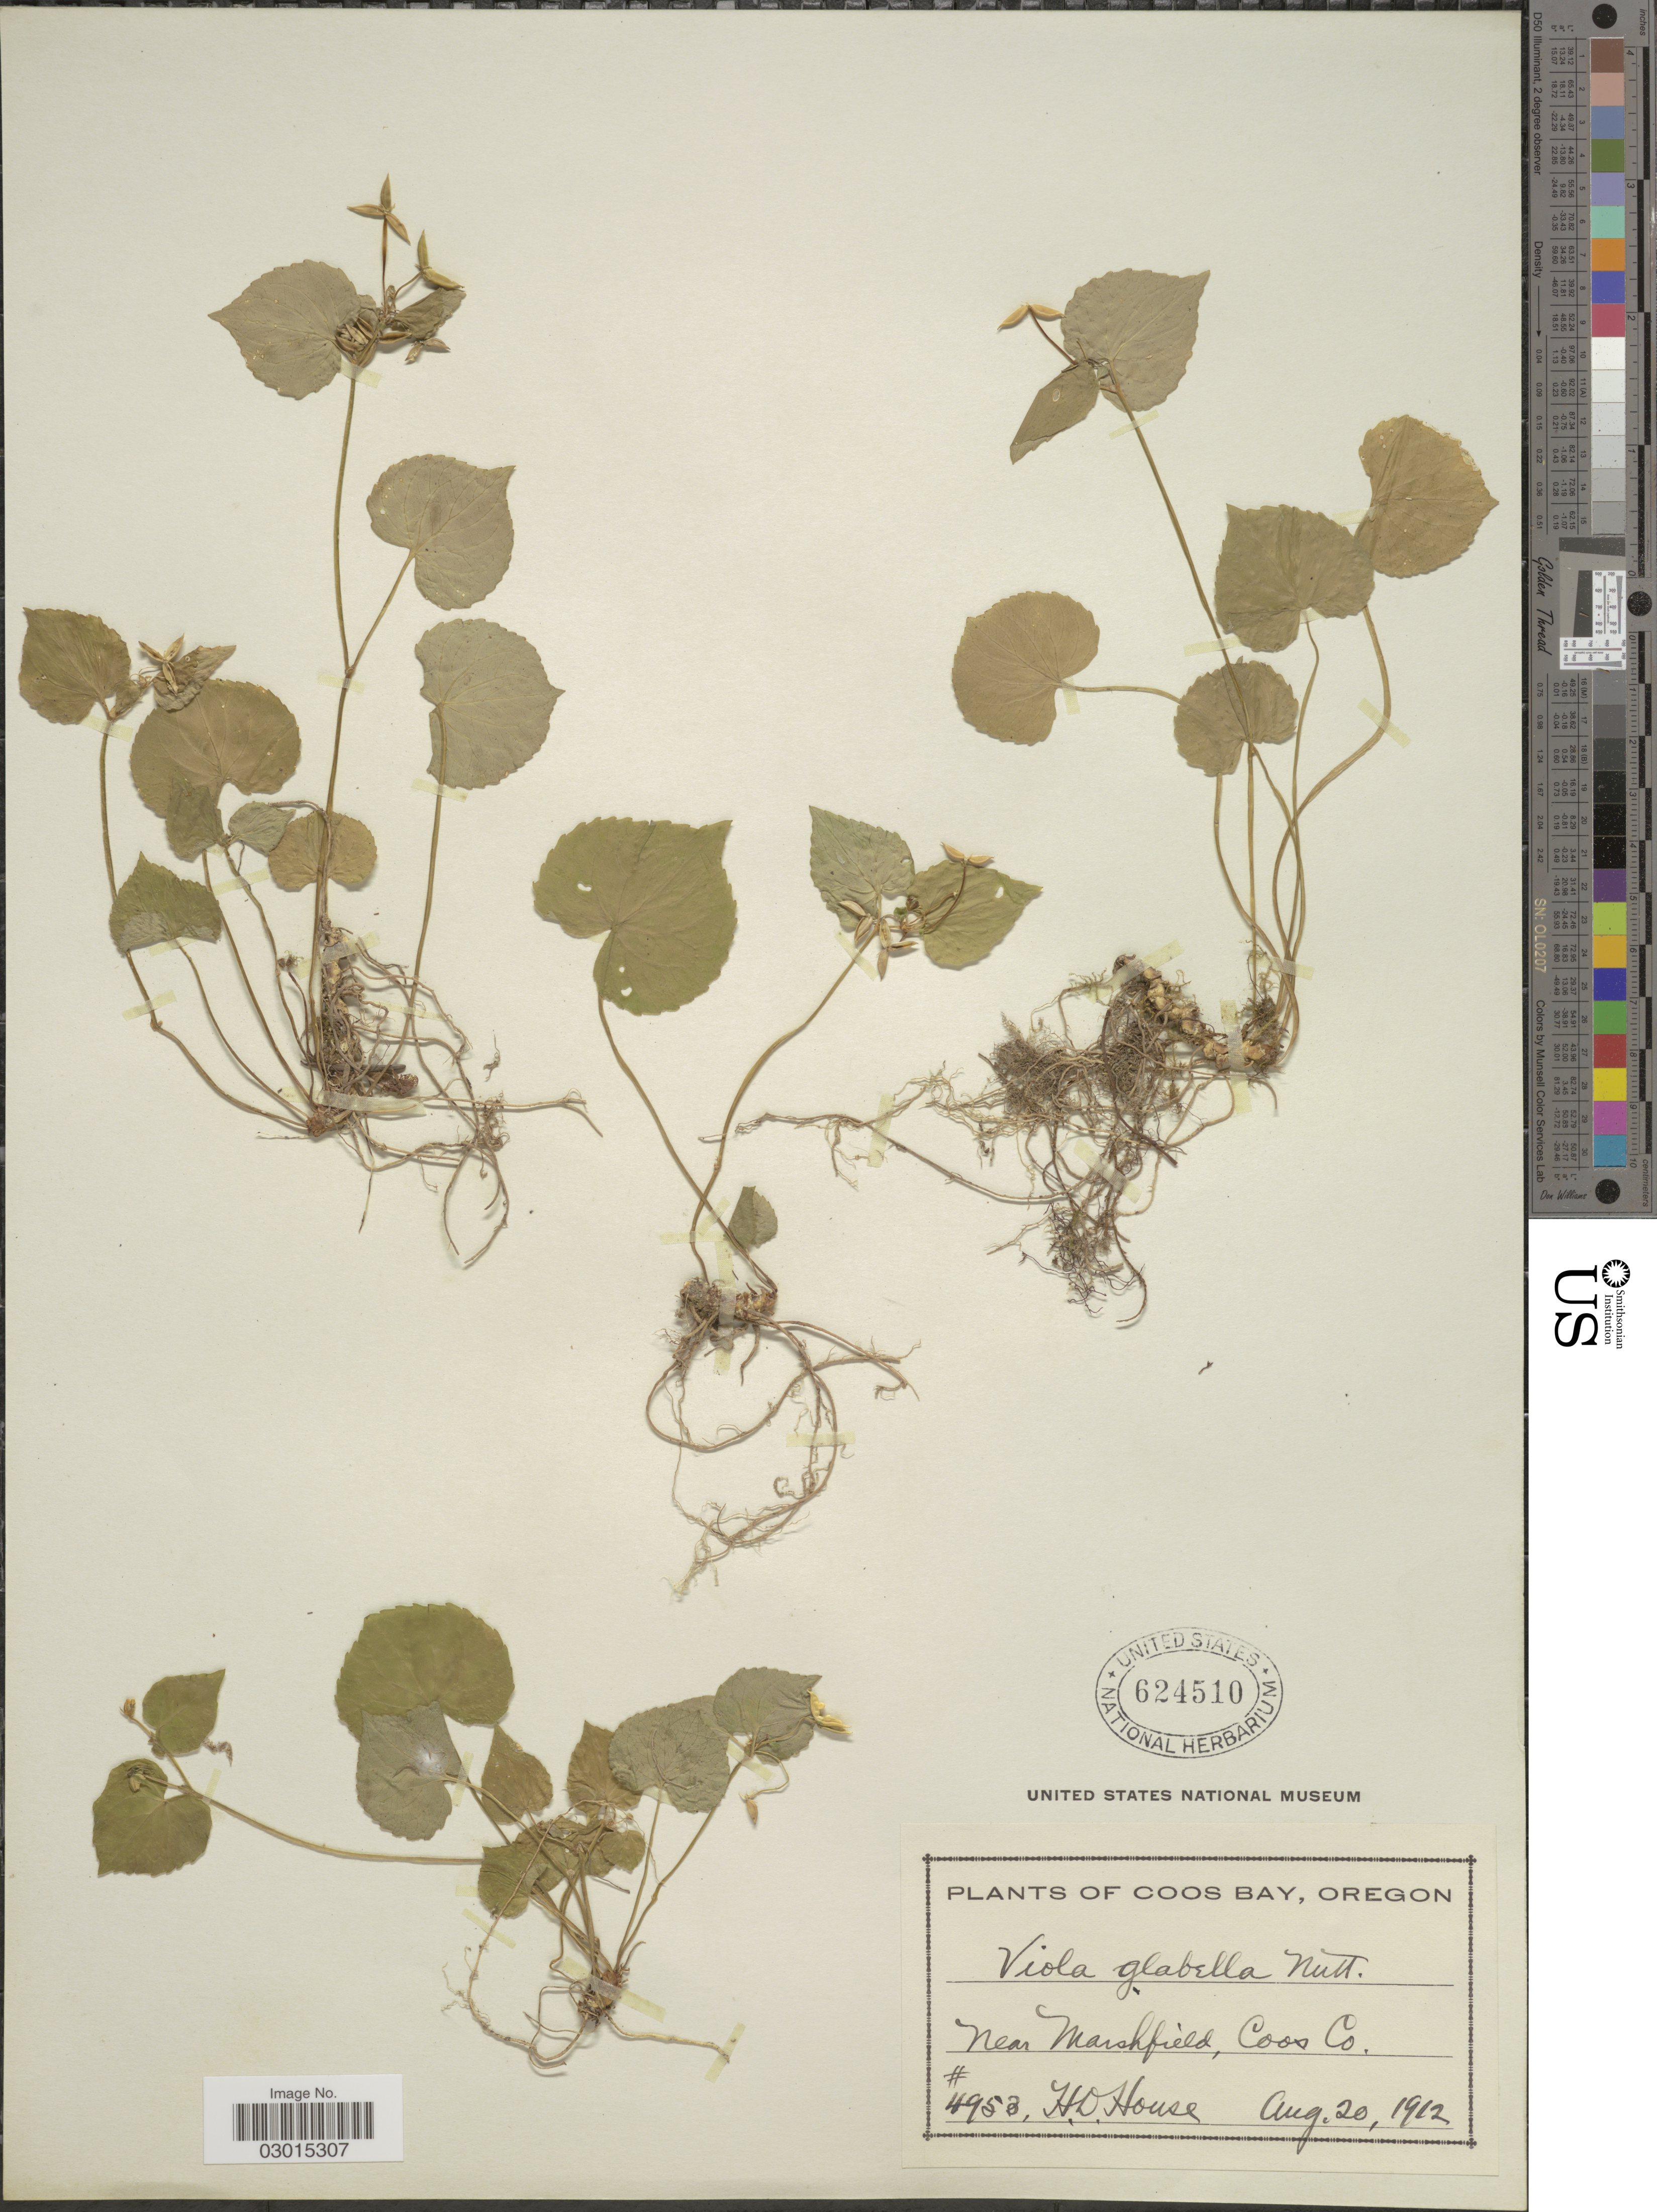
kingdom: Plantae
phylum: Tracheophyta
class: Magnoliopsida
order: Malpighiales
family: Violaceae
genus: Viola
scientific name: Viola glabella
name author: Nutt.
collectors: H. D. House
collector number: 4953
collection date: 1912-08-20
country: United States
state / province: Oregon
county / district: Coos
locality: Coos Bay. Near Marshfield, Coos Co.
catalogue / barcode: US 624510